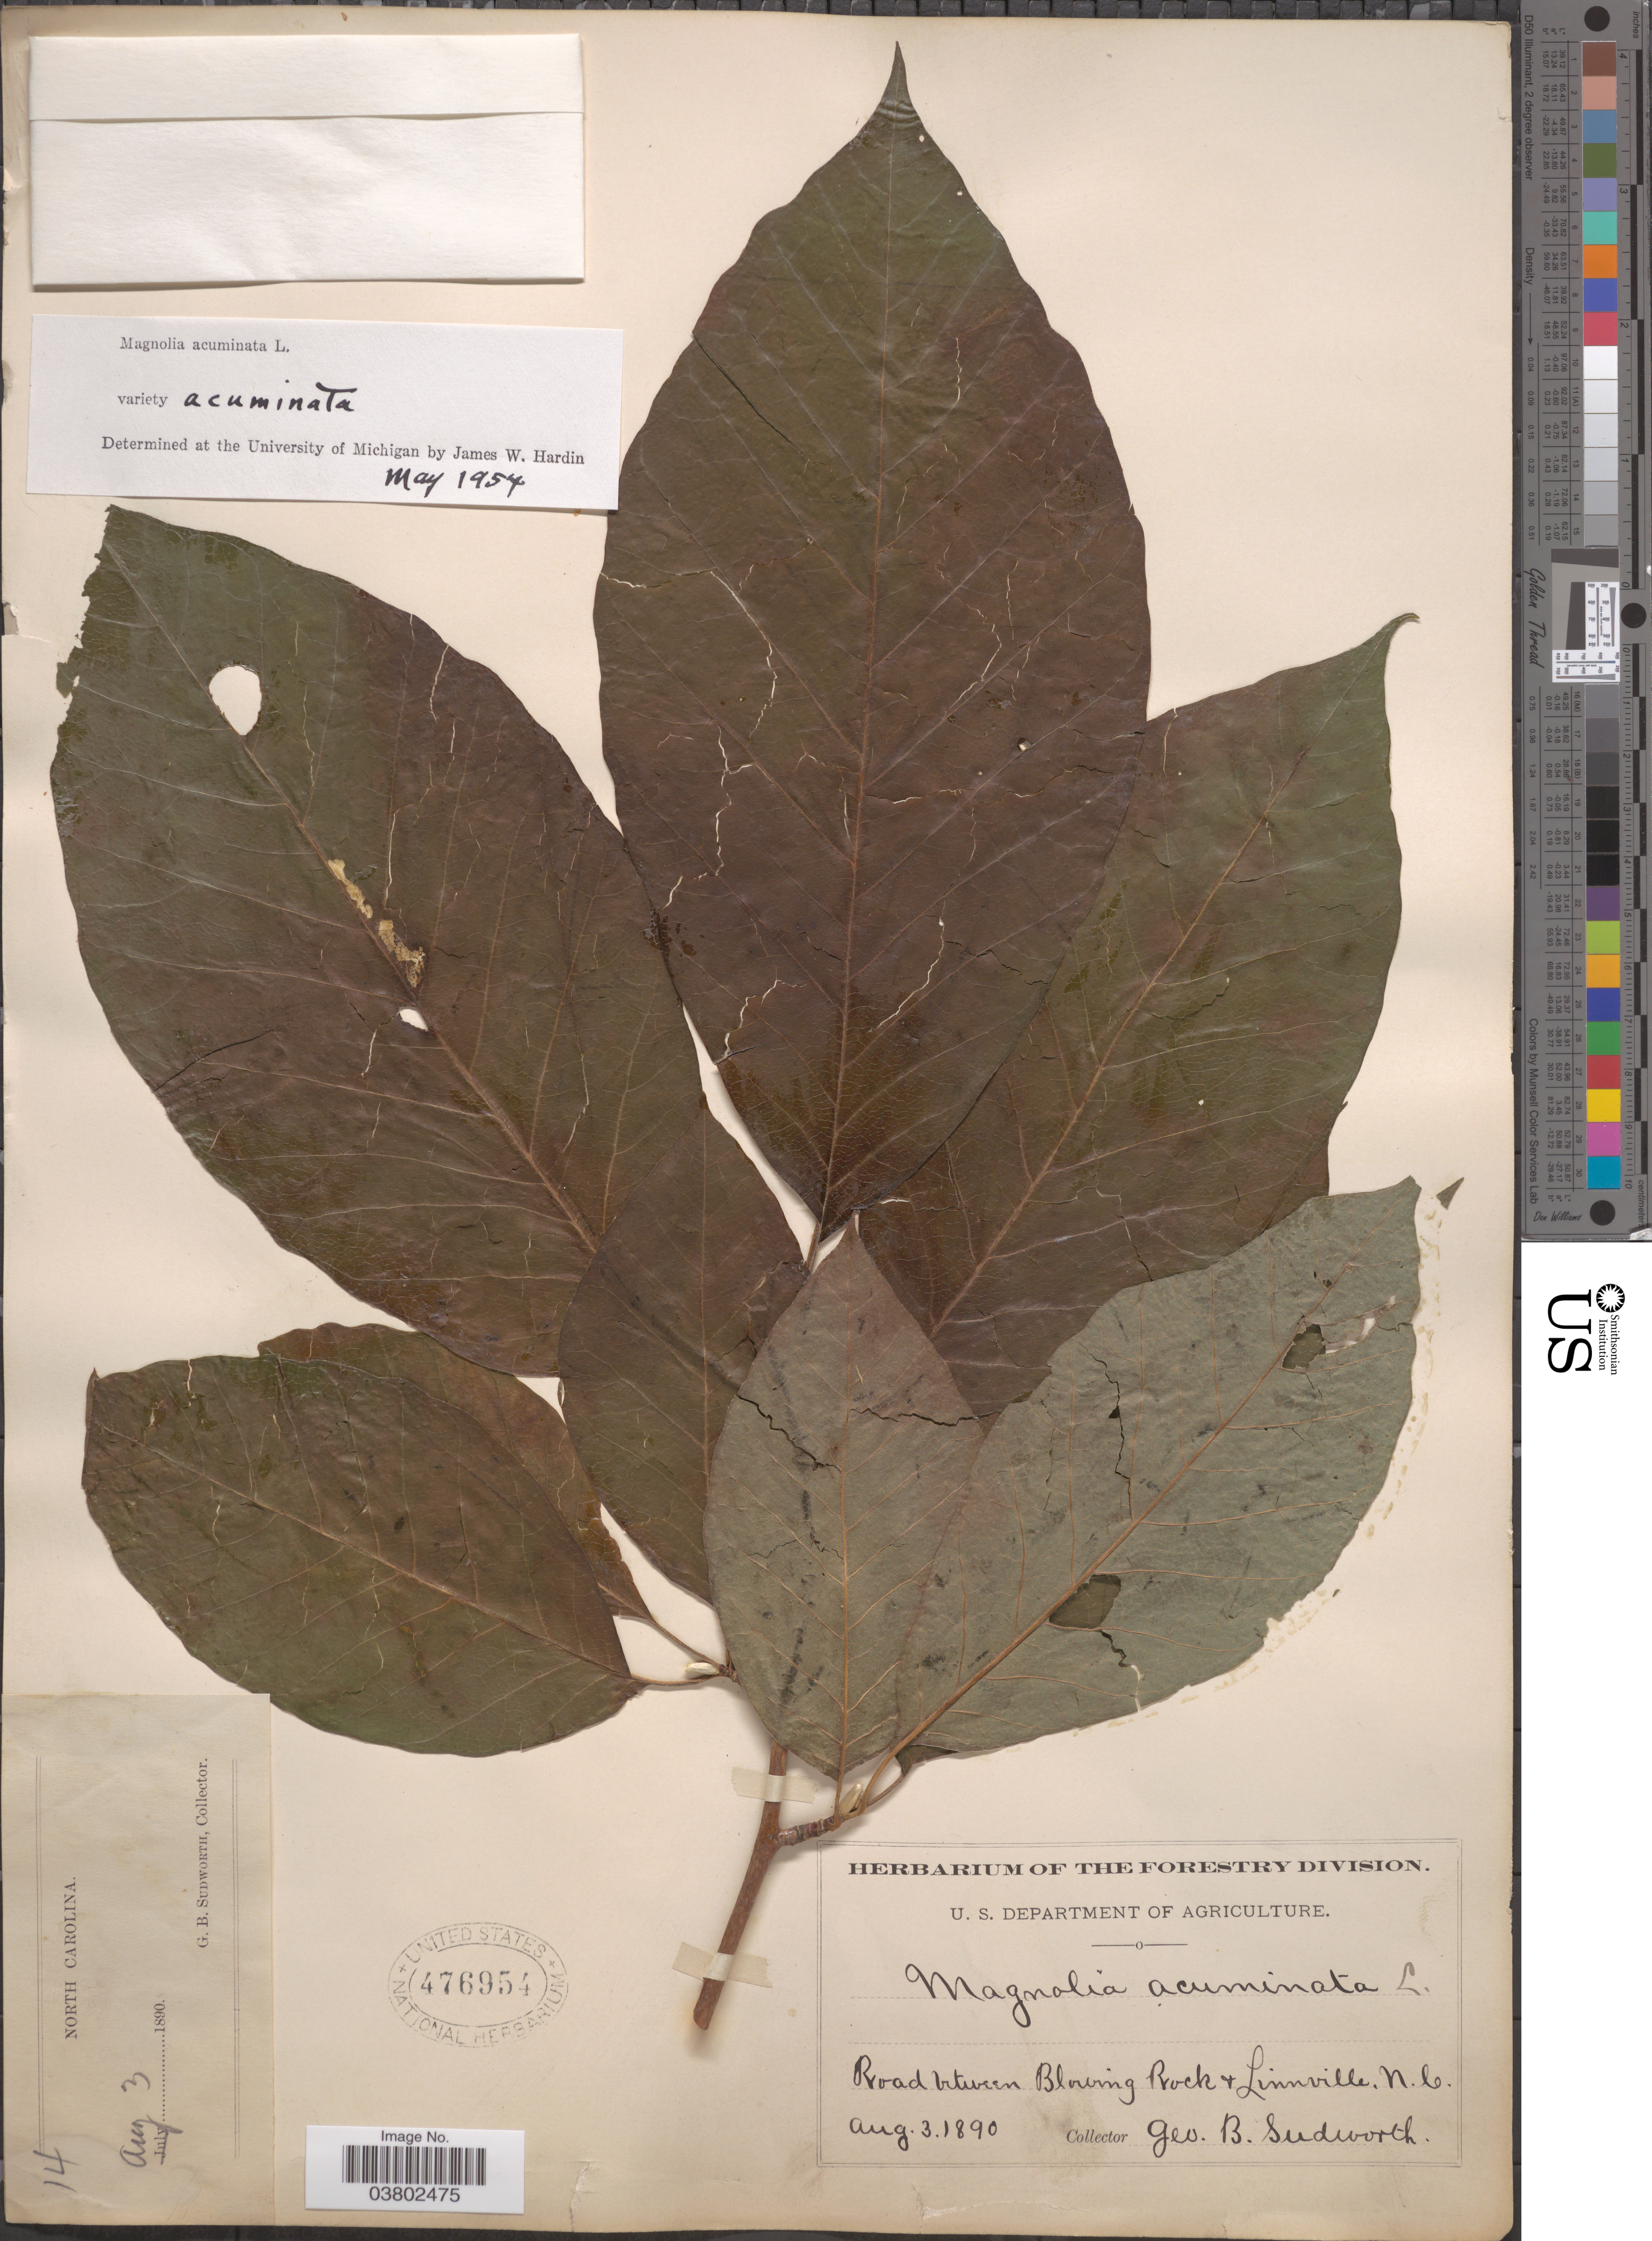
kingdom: Plantae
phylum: Tracheophyta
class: Magnoliopsida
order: Magnoliales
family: Magnoliaceae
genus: Magnolia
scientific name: Magnolia acuminata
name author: (L.) L.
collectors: G. B. Sudworth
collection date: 1890-08-03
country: United States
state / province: North Carolina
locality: Road between Bowing Rock + Linnville.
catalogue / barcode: US 476954